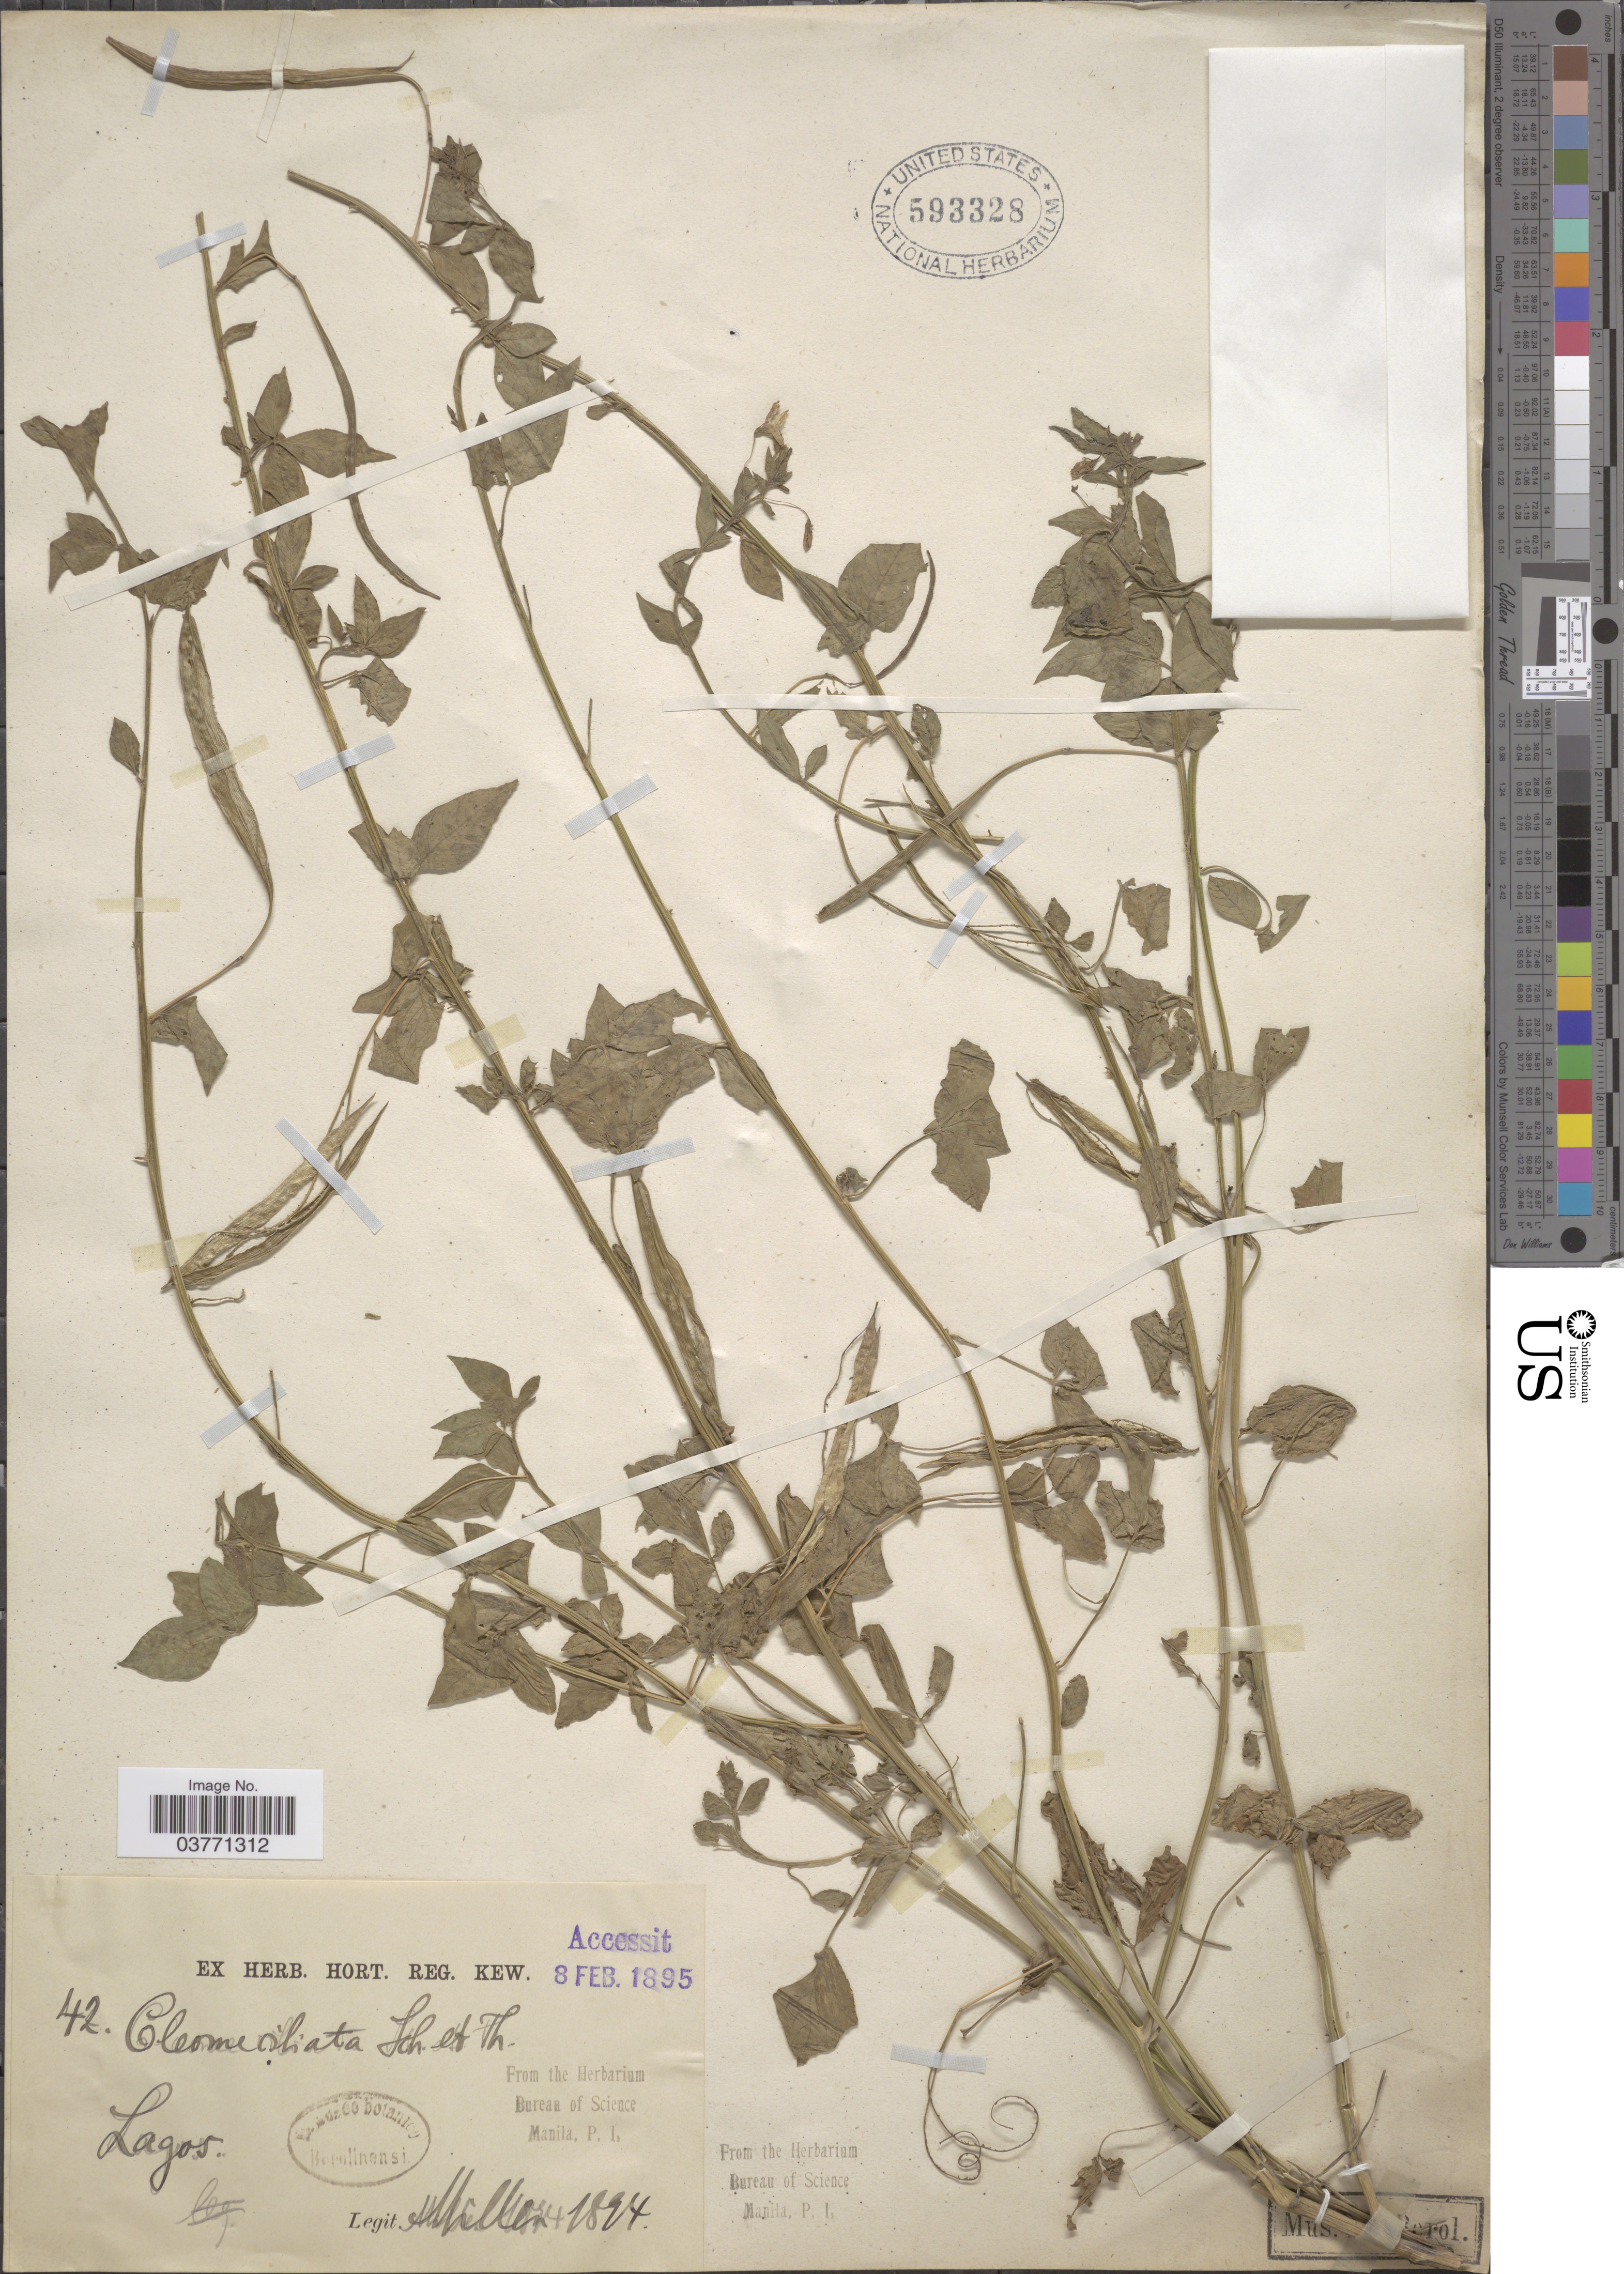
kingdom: Plantae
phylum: Tracheophyta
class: Magnoliopsida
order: Brassicales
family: Cleomaceae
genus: Sieruela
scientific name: Sieruela rutidosperma var. rutidosperma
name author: (DC.) Roalson & J.C. Hall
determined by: Strong, Mark T., (BOT), Smithsonian Institution - National Museum of Natural History (UNITED STATES)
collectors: -- Miller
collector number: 42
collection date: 1894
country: Nigeria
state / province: Lagos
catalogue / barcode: US 593328